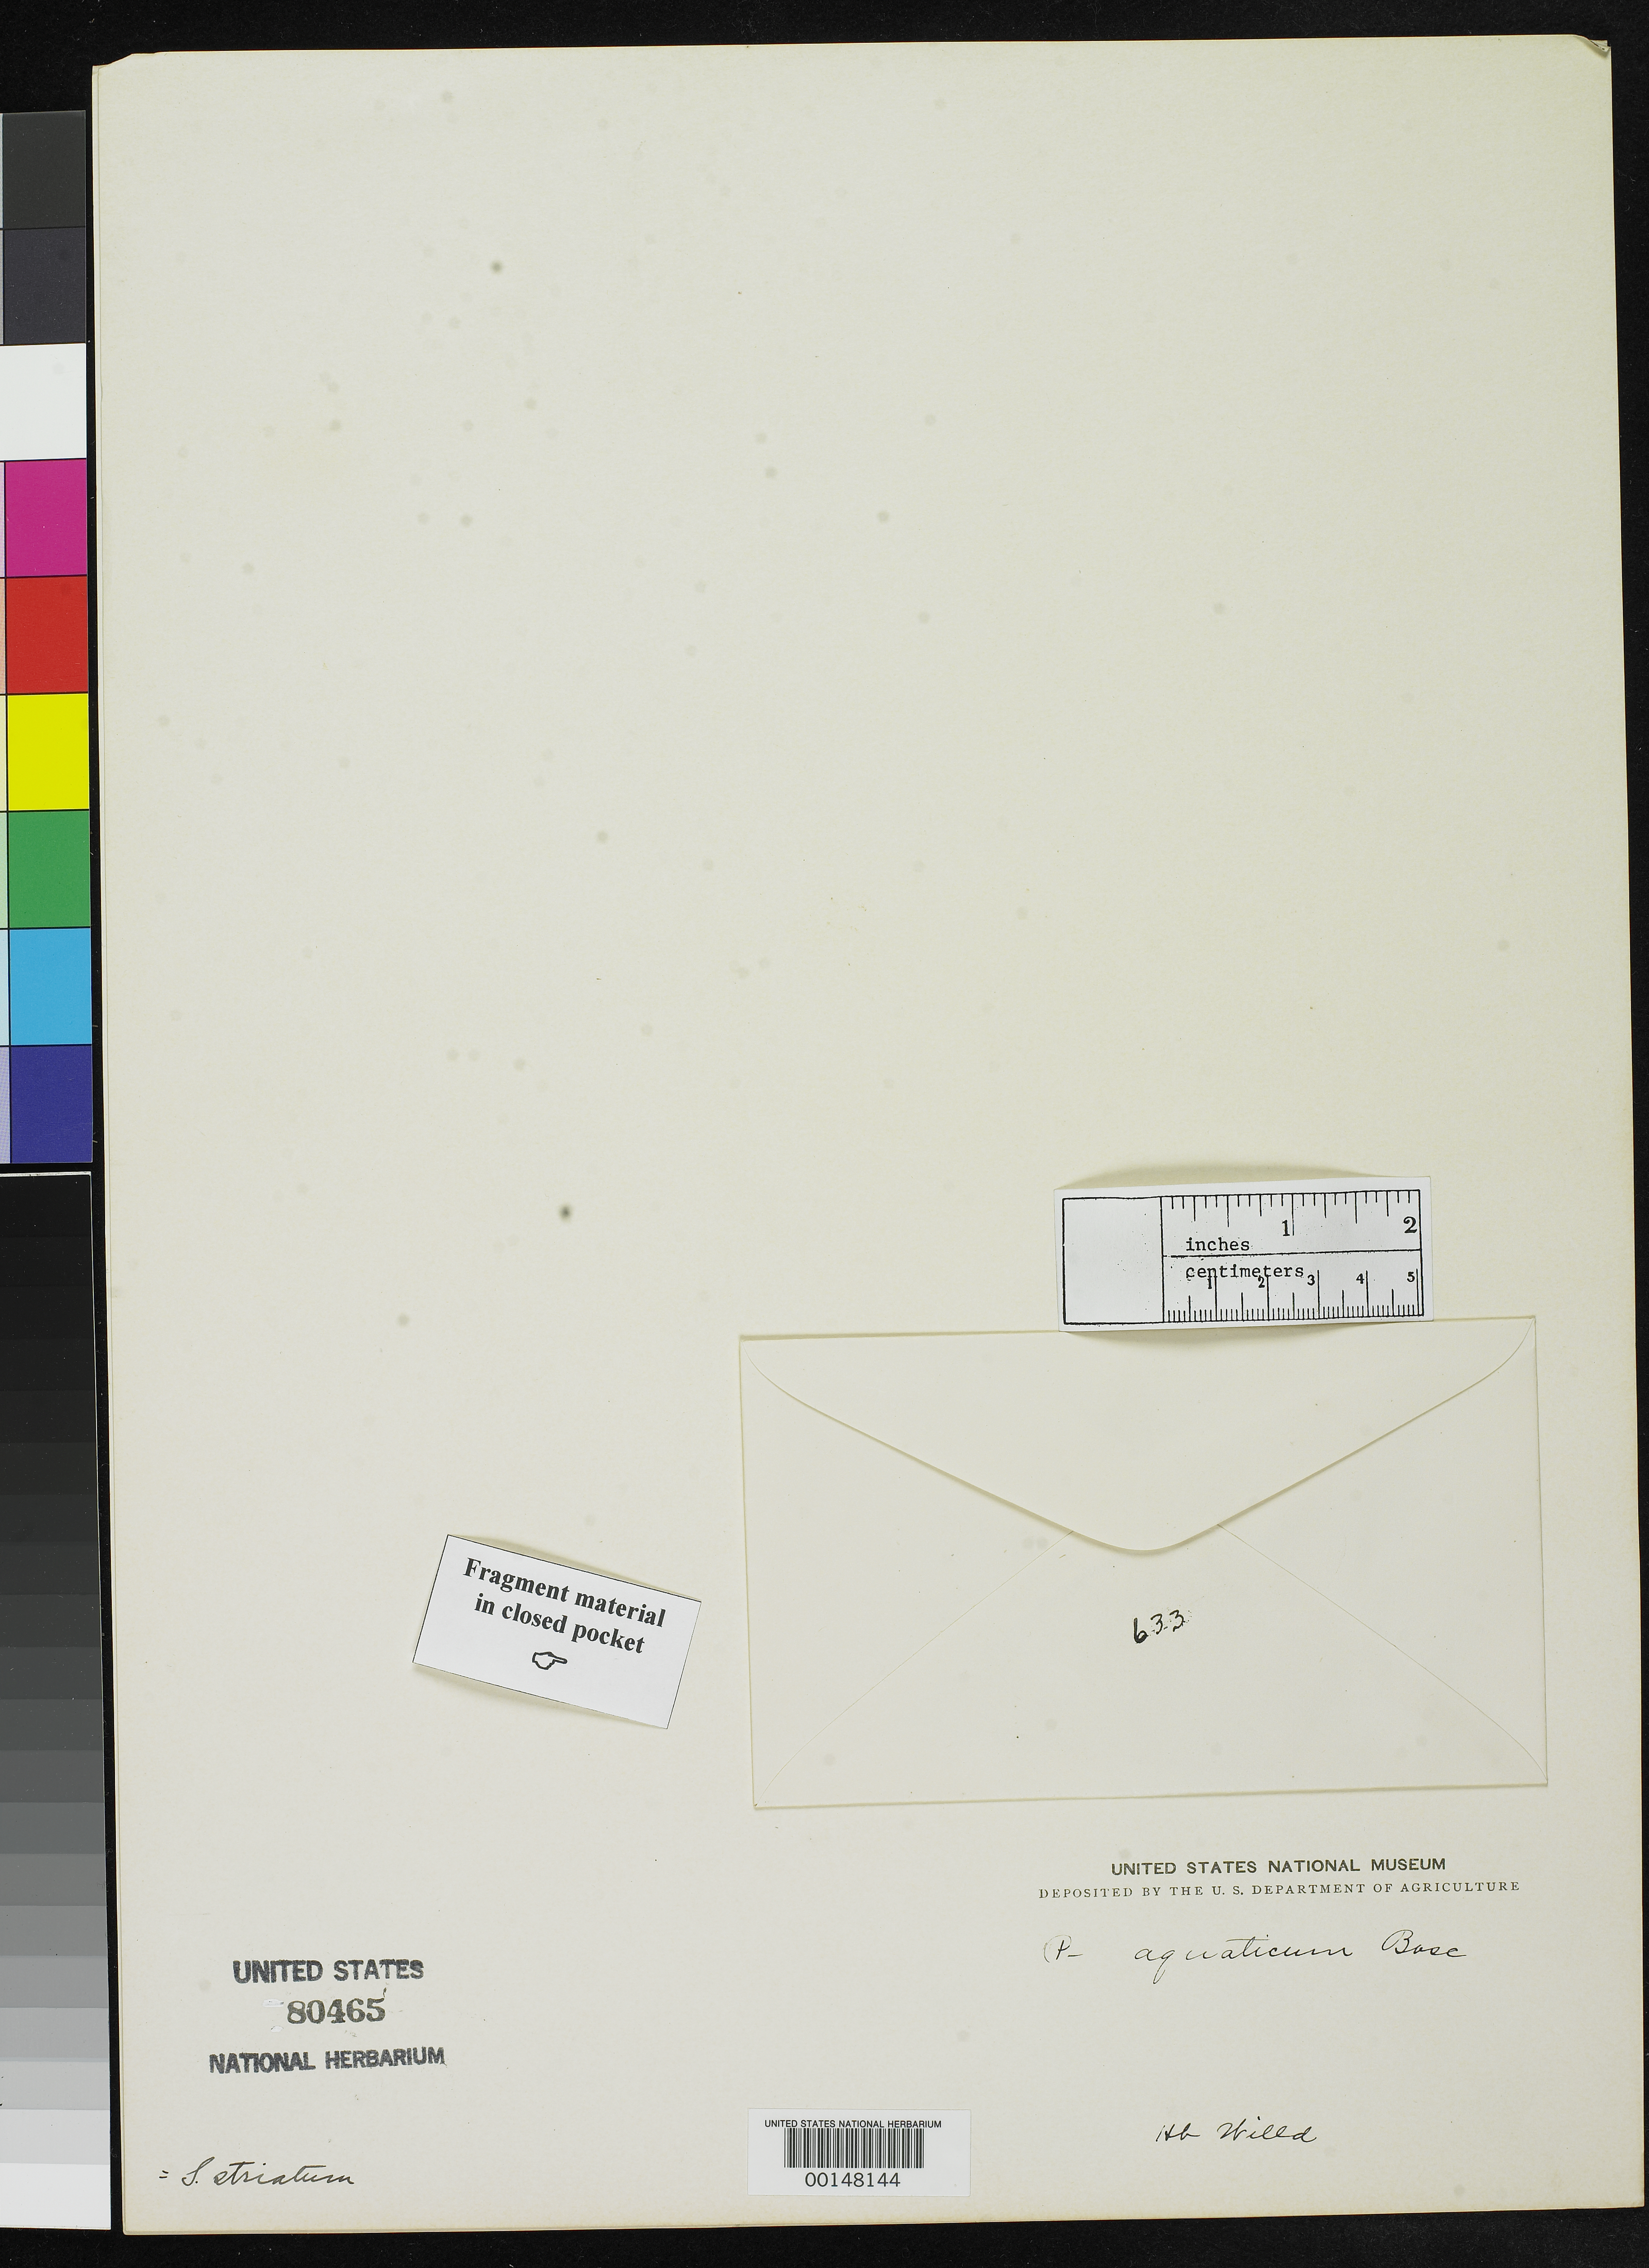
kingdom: Plantae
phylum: Tracheophyta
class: Liliopsida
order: Poales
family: Poaceae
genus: Panicum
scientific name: Panicum aquaticum Bosc ex Spreng., nom. illeg.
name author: Bosc ex Spreng.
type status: Type Collection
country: Bermuda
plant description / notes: Fragmentary material of type specimen ex herb. Willd.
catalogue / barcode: US 80465